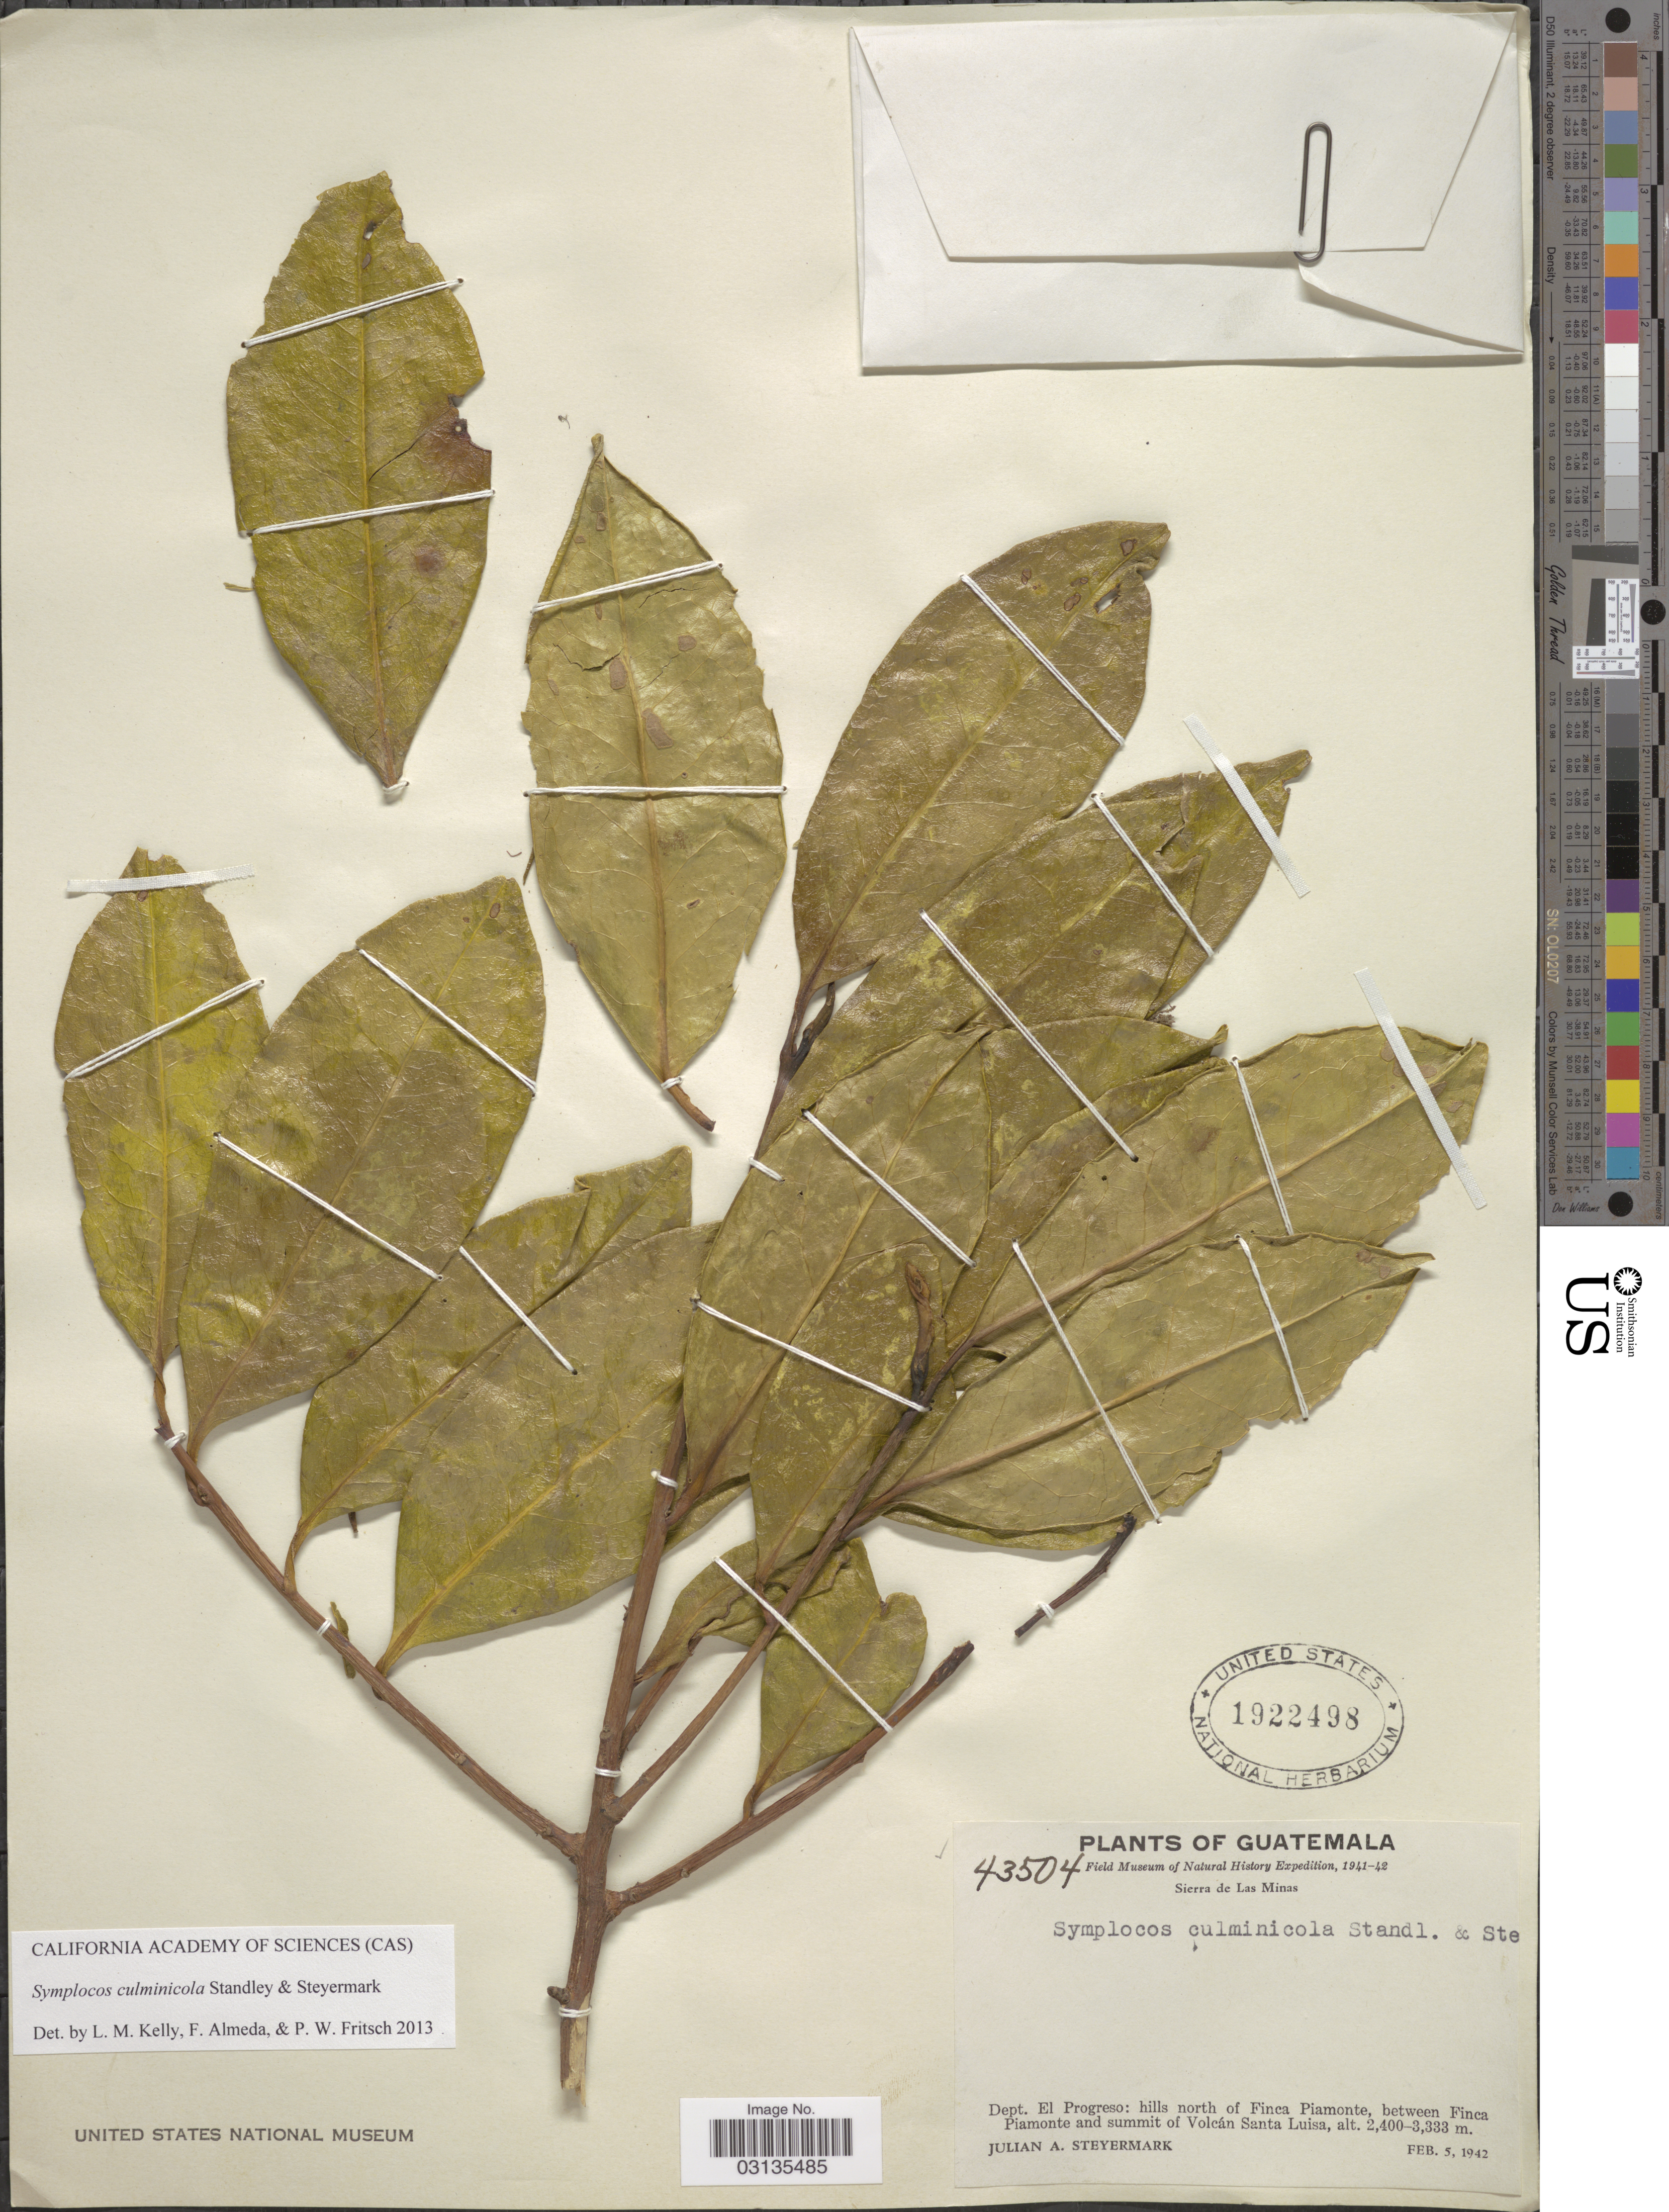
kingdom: Plantae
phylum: Tracheophyta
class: Magnoliopsida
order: Ericales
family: Symplocaceae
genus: Symplocos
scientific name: Symplocos culminicola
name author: Standl. & Steyerm.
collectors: J. Steyermark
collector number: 43504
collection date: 1942-02-05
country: Guatemala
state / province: El Progreso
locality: Sierra de Las Minas. Dept. El Progreso: hills north of Finca Piamonte, between Finca Piamonte and summit of Volcán Santa Luisa.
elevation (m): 2400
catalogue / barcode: US 1922498